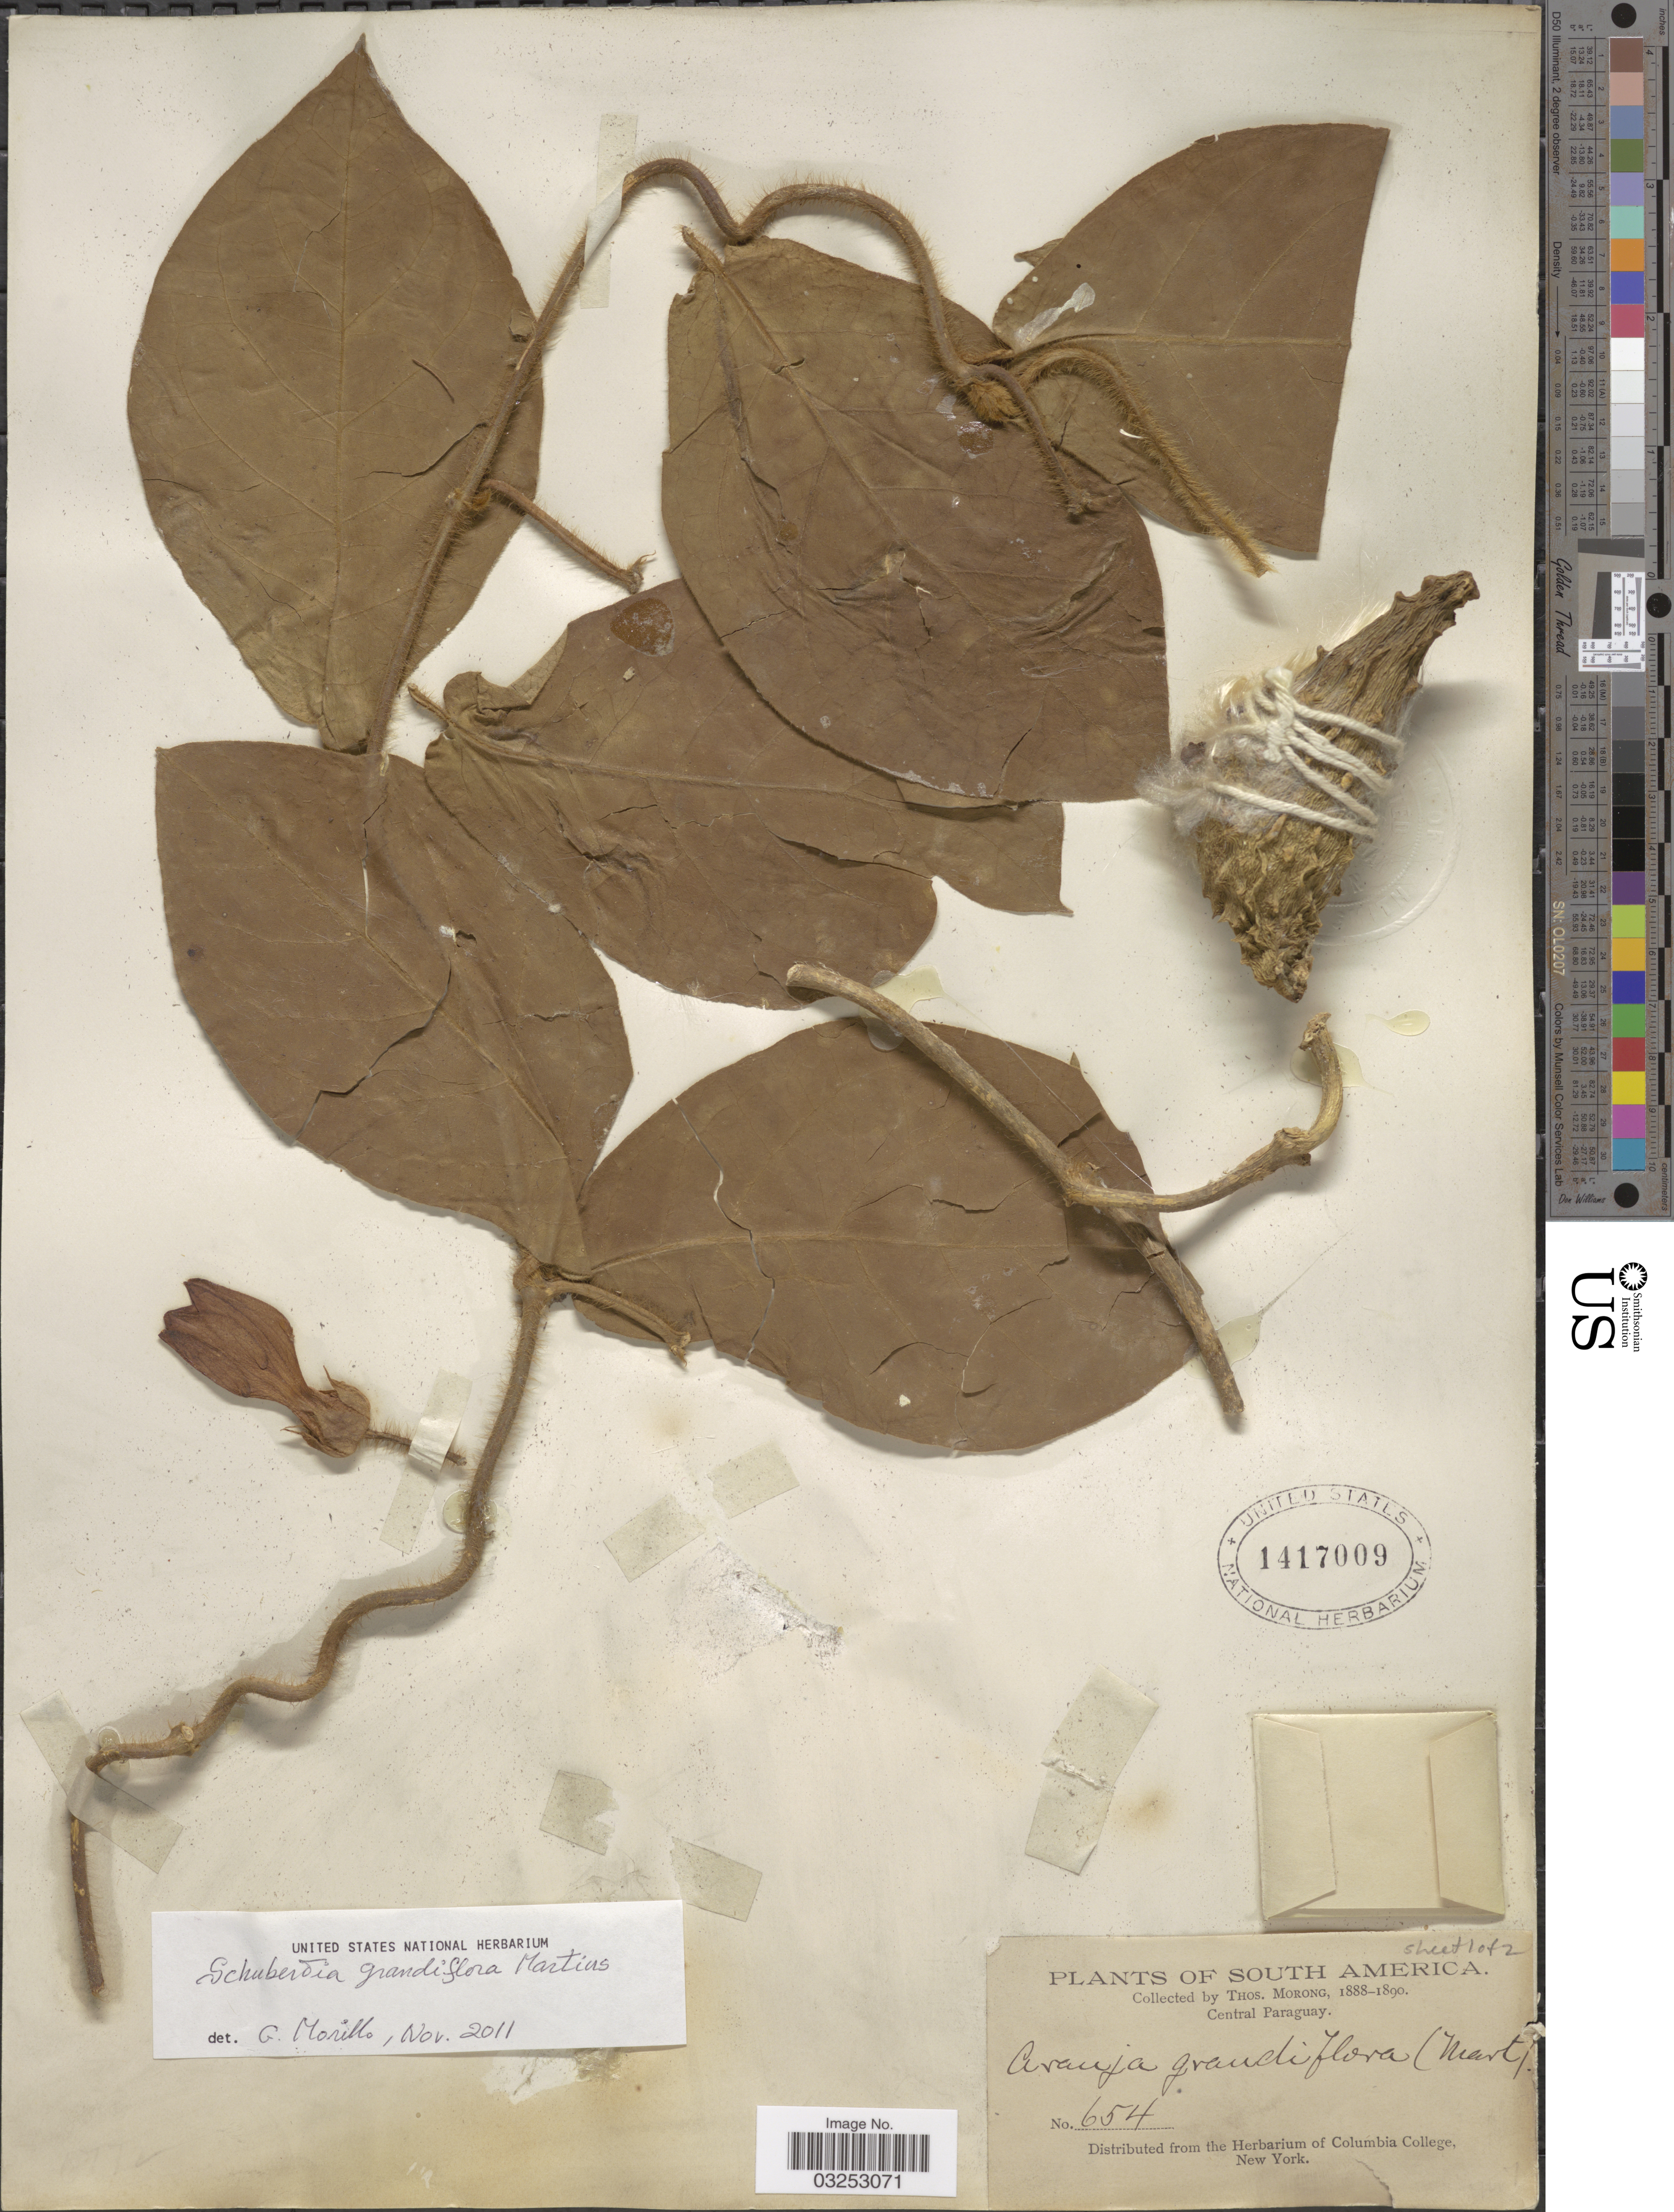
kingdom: Plantae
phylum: Tracheophyta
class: Magnoliopsida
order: Gentianales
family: Apocynaceae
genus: Schubertia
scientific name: Schubertia grandiflora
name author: Mart.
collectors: ex herb. T. Morong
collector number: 654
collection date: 1888/1890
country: Paraguay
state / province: Central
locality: Central Paraguay.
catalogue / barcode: US 1417009